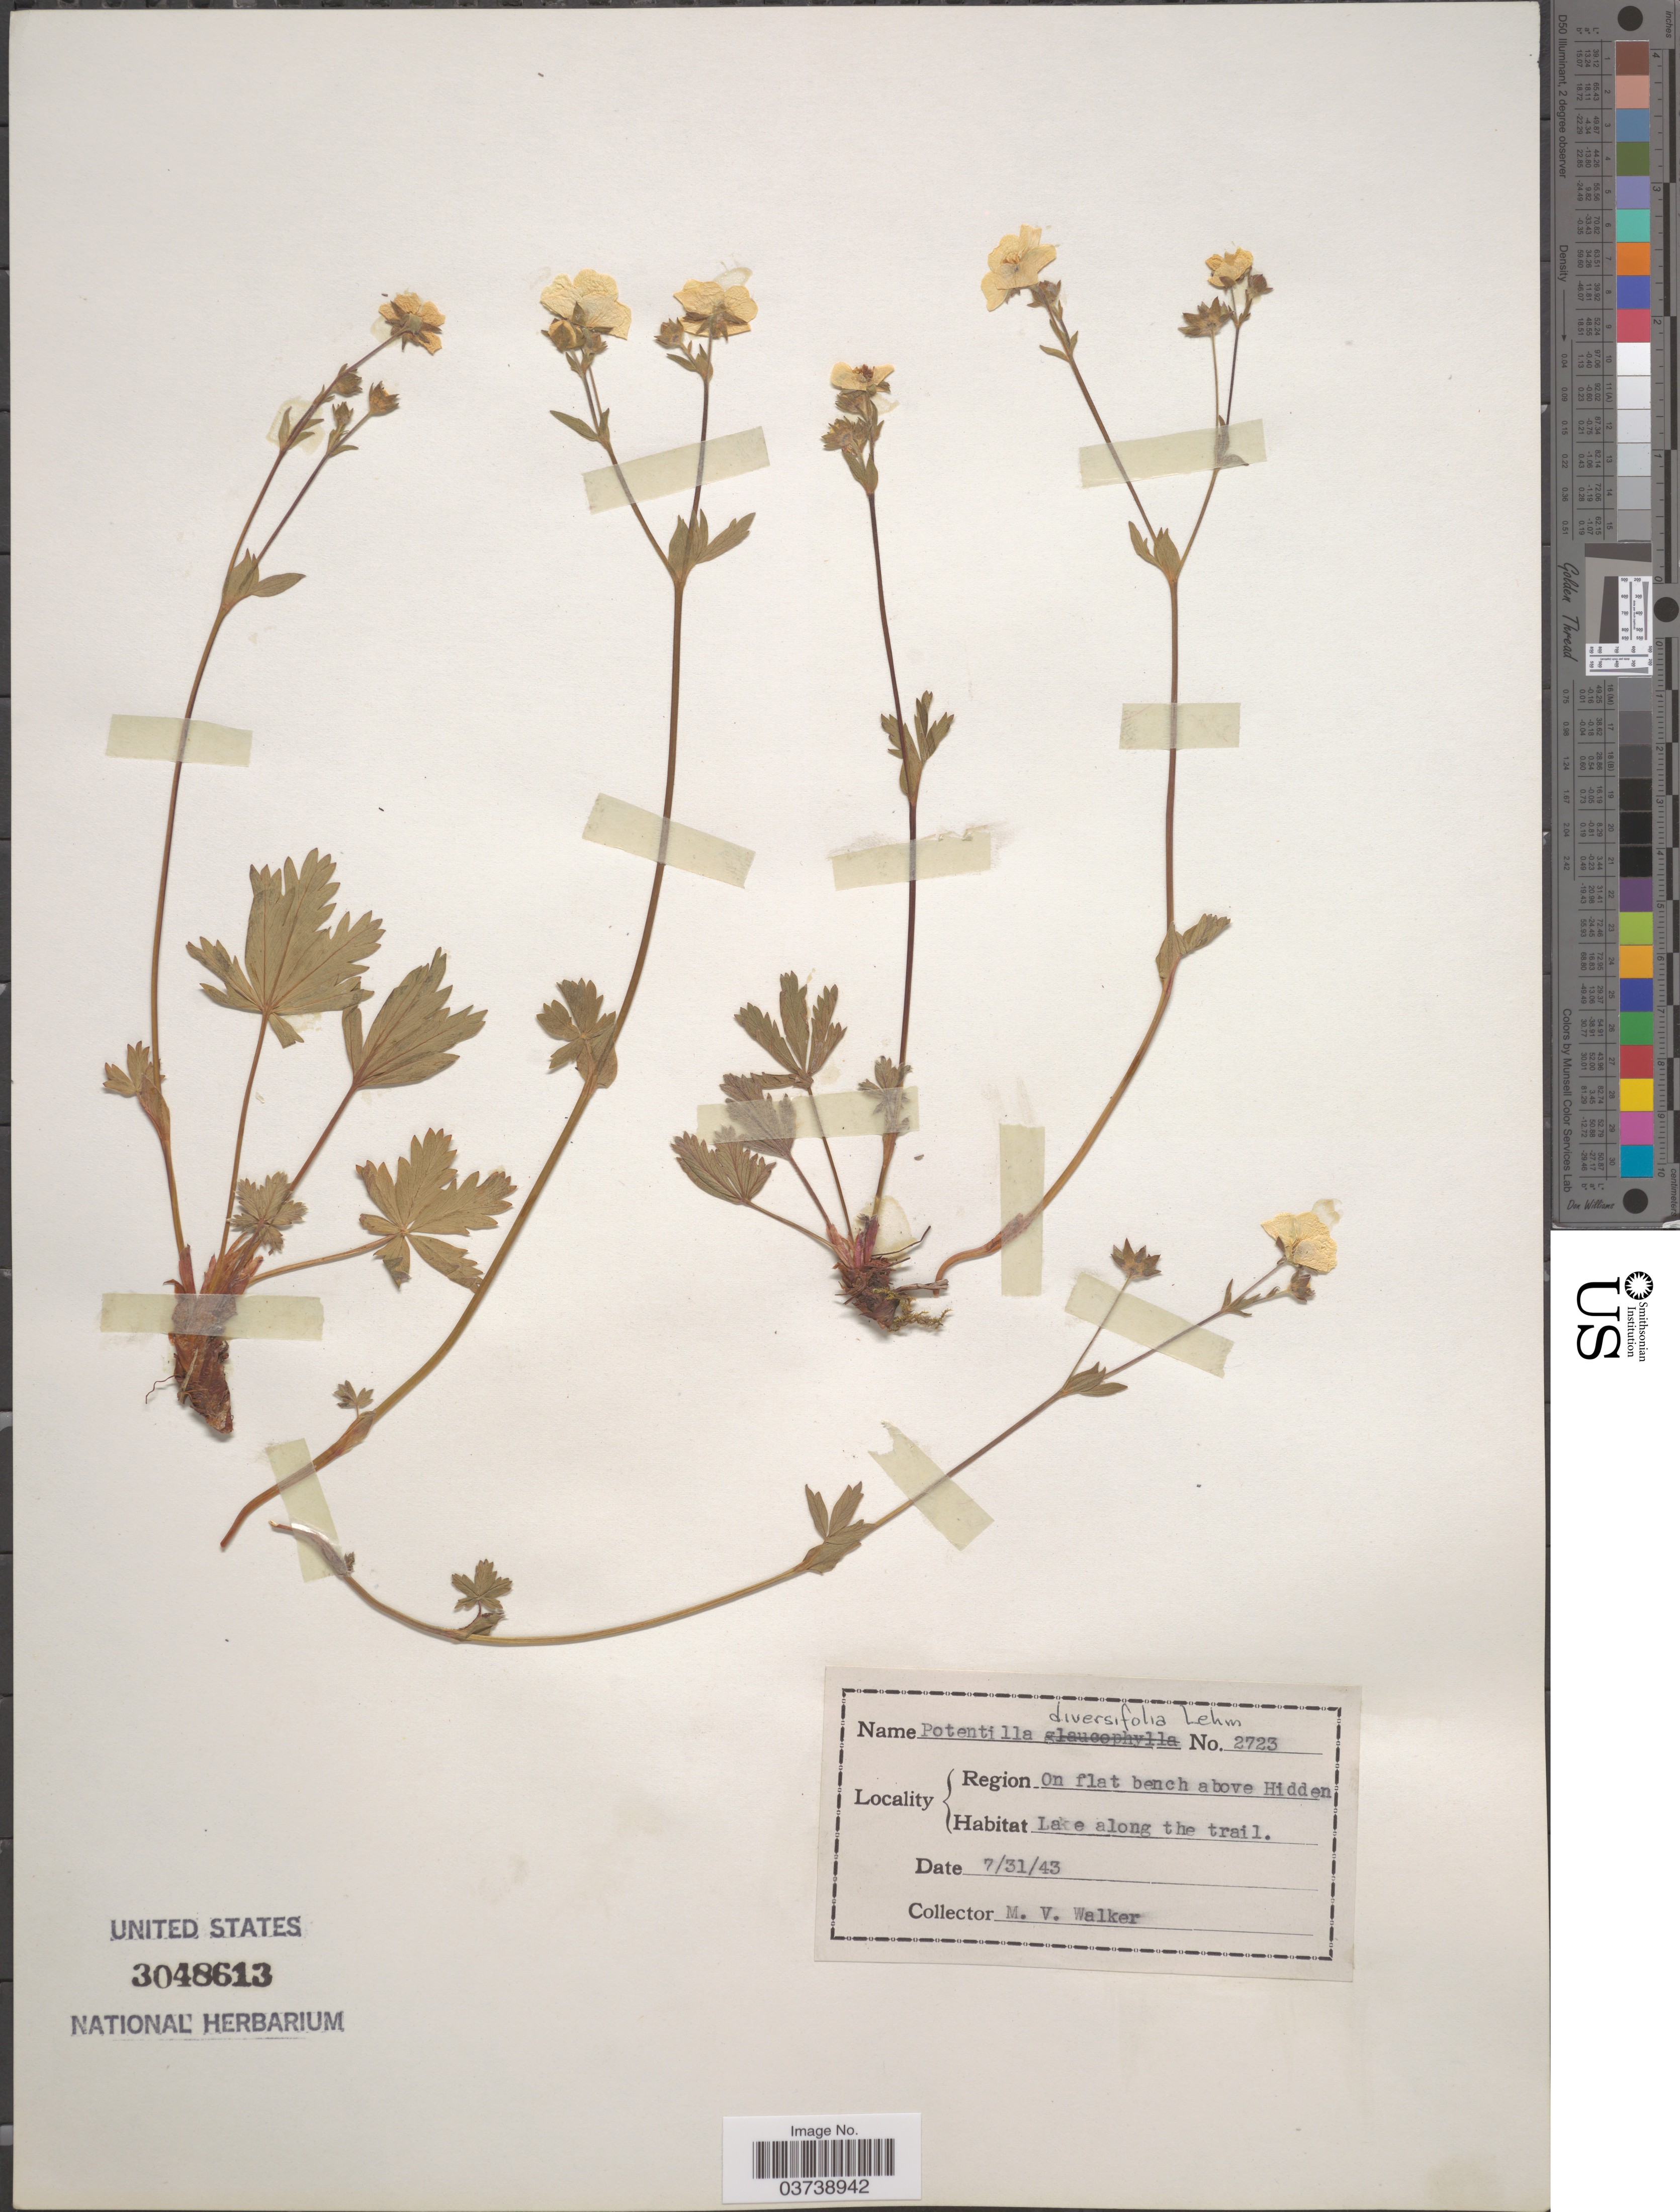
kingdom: Plantae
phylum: Tracheophyta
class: Magnoliopsida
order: Rosales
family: Rosaceae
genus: Potentilla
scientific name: Potentilla diversifolia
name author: Lehm.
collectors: M. Walker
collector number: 2723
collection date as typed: Transcribed d/m/y: 31/7/43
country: United States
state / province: Montana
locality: Region on flat bench above Hidden. Lake along the trail.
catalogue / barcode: US 3048613